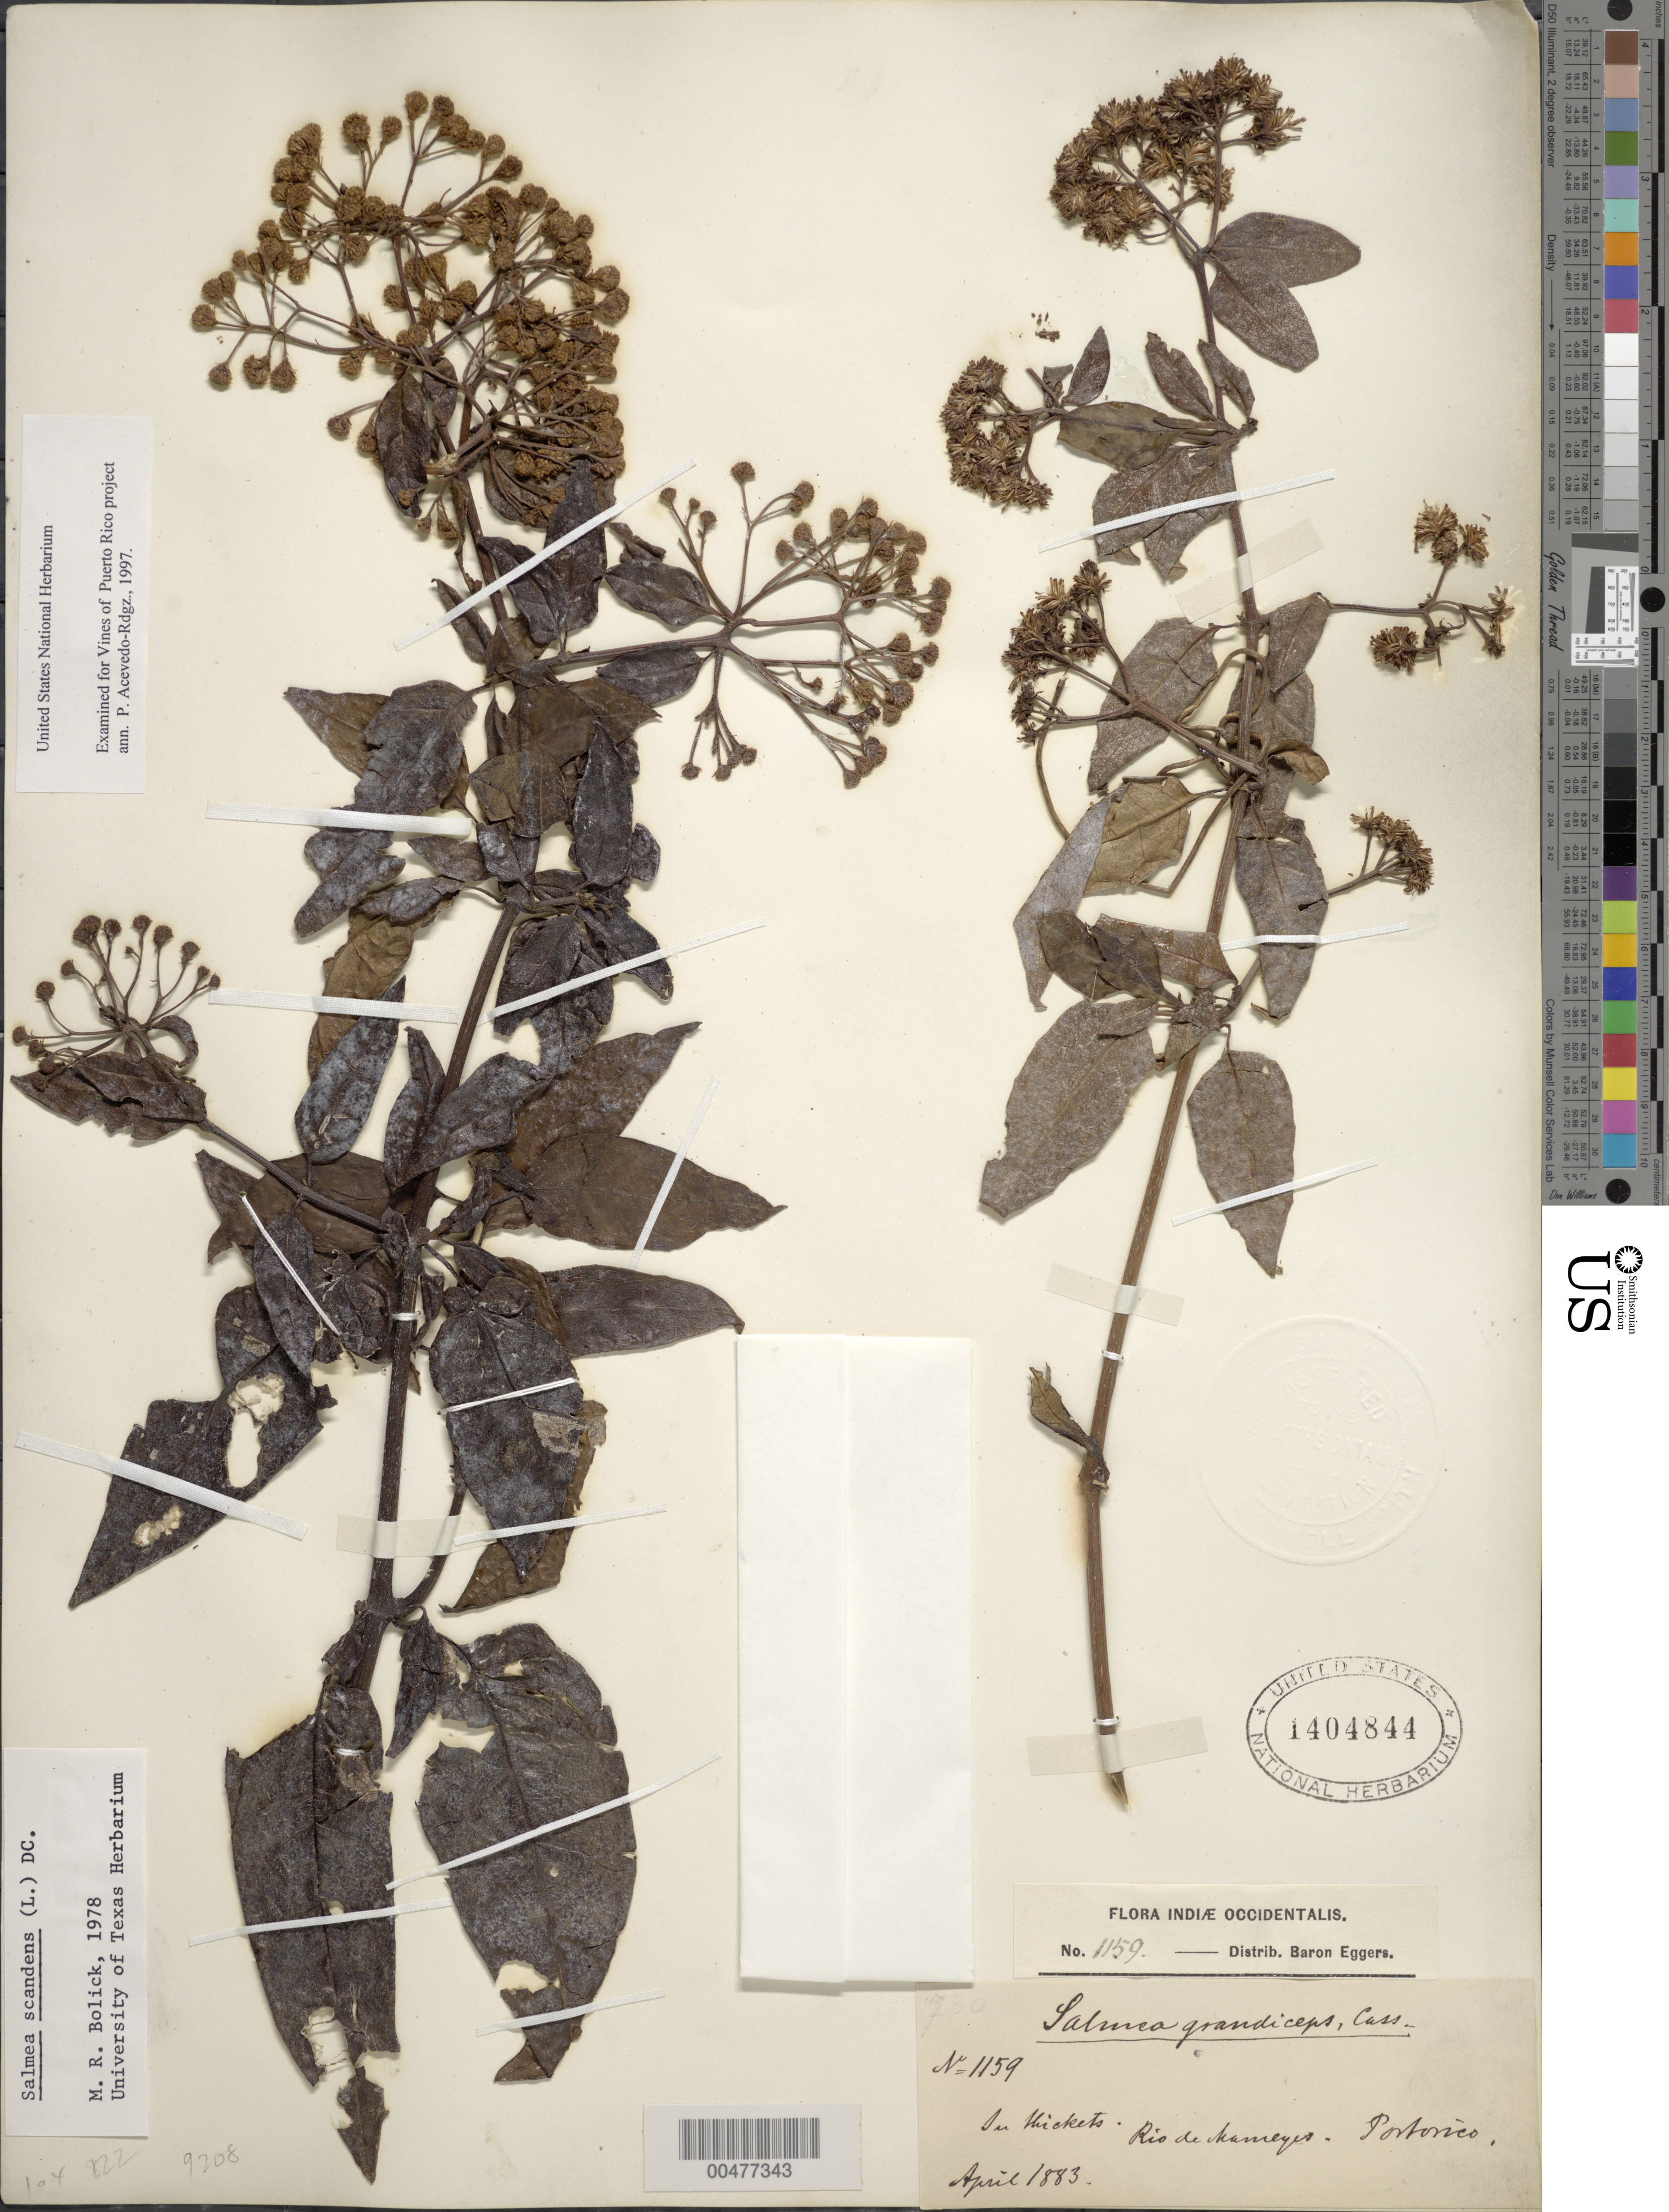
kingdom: Plantae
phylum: Tracheophyta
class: Magnoliopsida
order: Asterales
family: Asteraceae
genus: Salmea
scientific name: Salmea scandens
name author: (L.) DC.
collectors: H. F. A. von Eggers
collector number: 1159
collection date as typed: Apr 1883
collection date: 1883-04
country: Puerto Rico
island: Greater Antilles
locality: Rio de Mameyes. Thickets.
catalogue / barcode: US 1404844